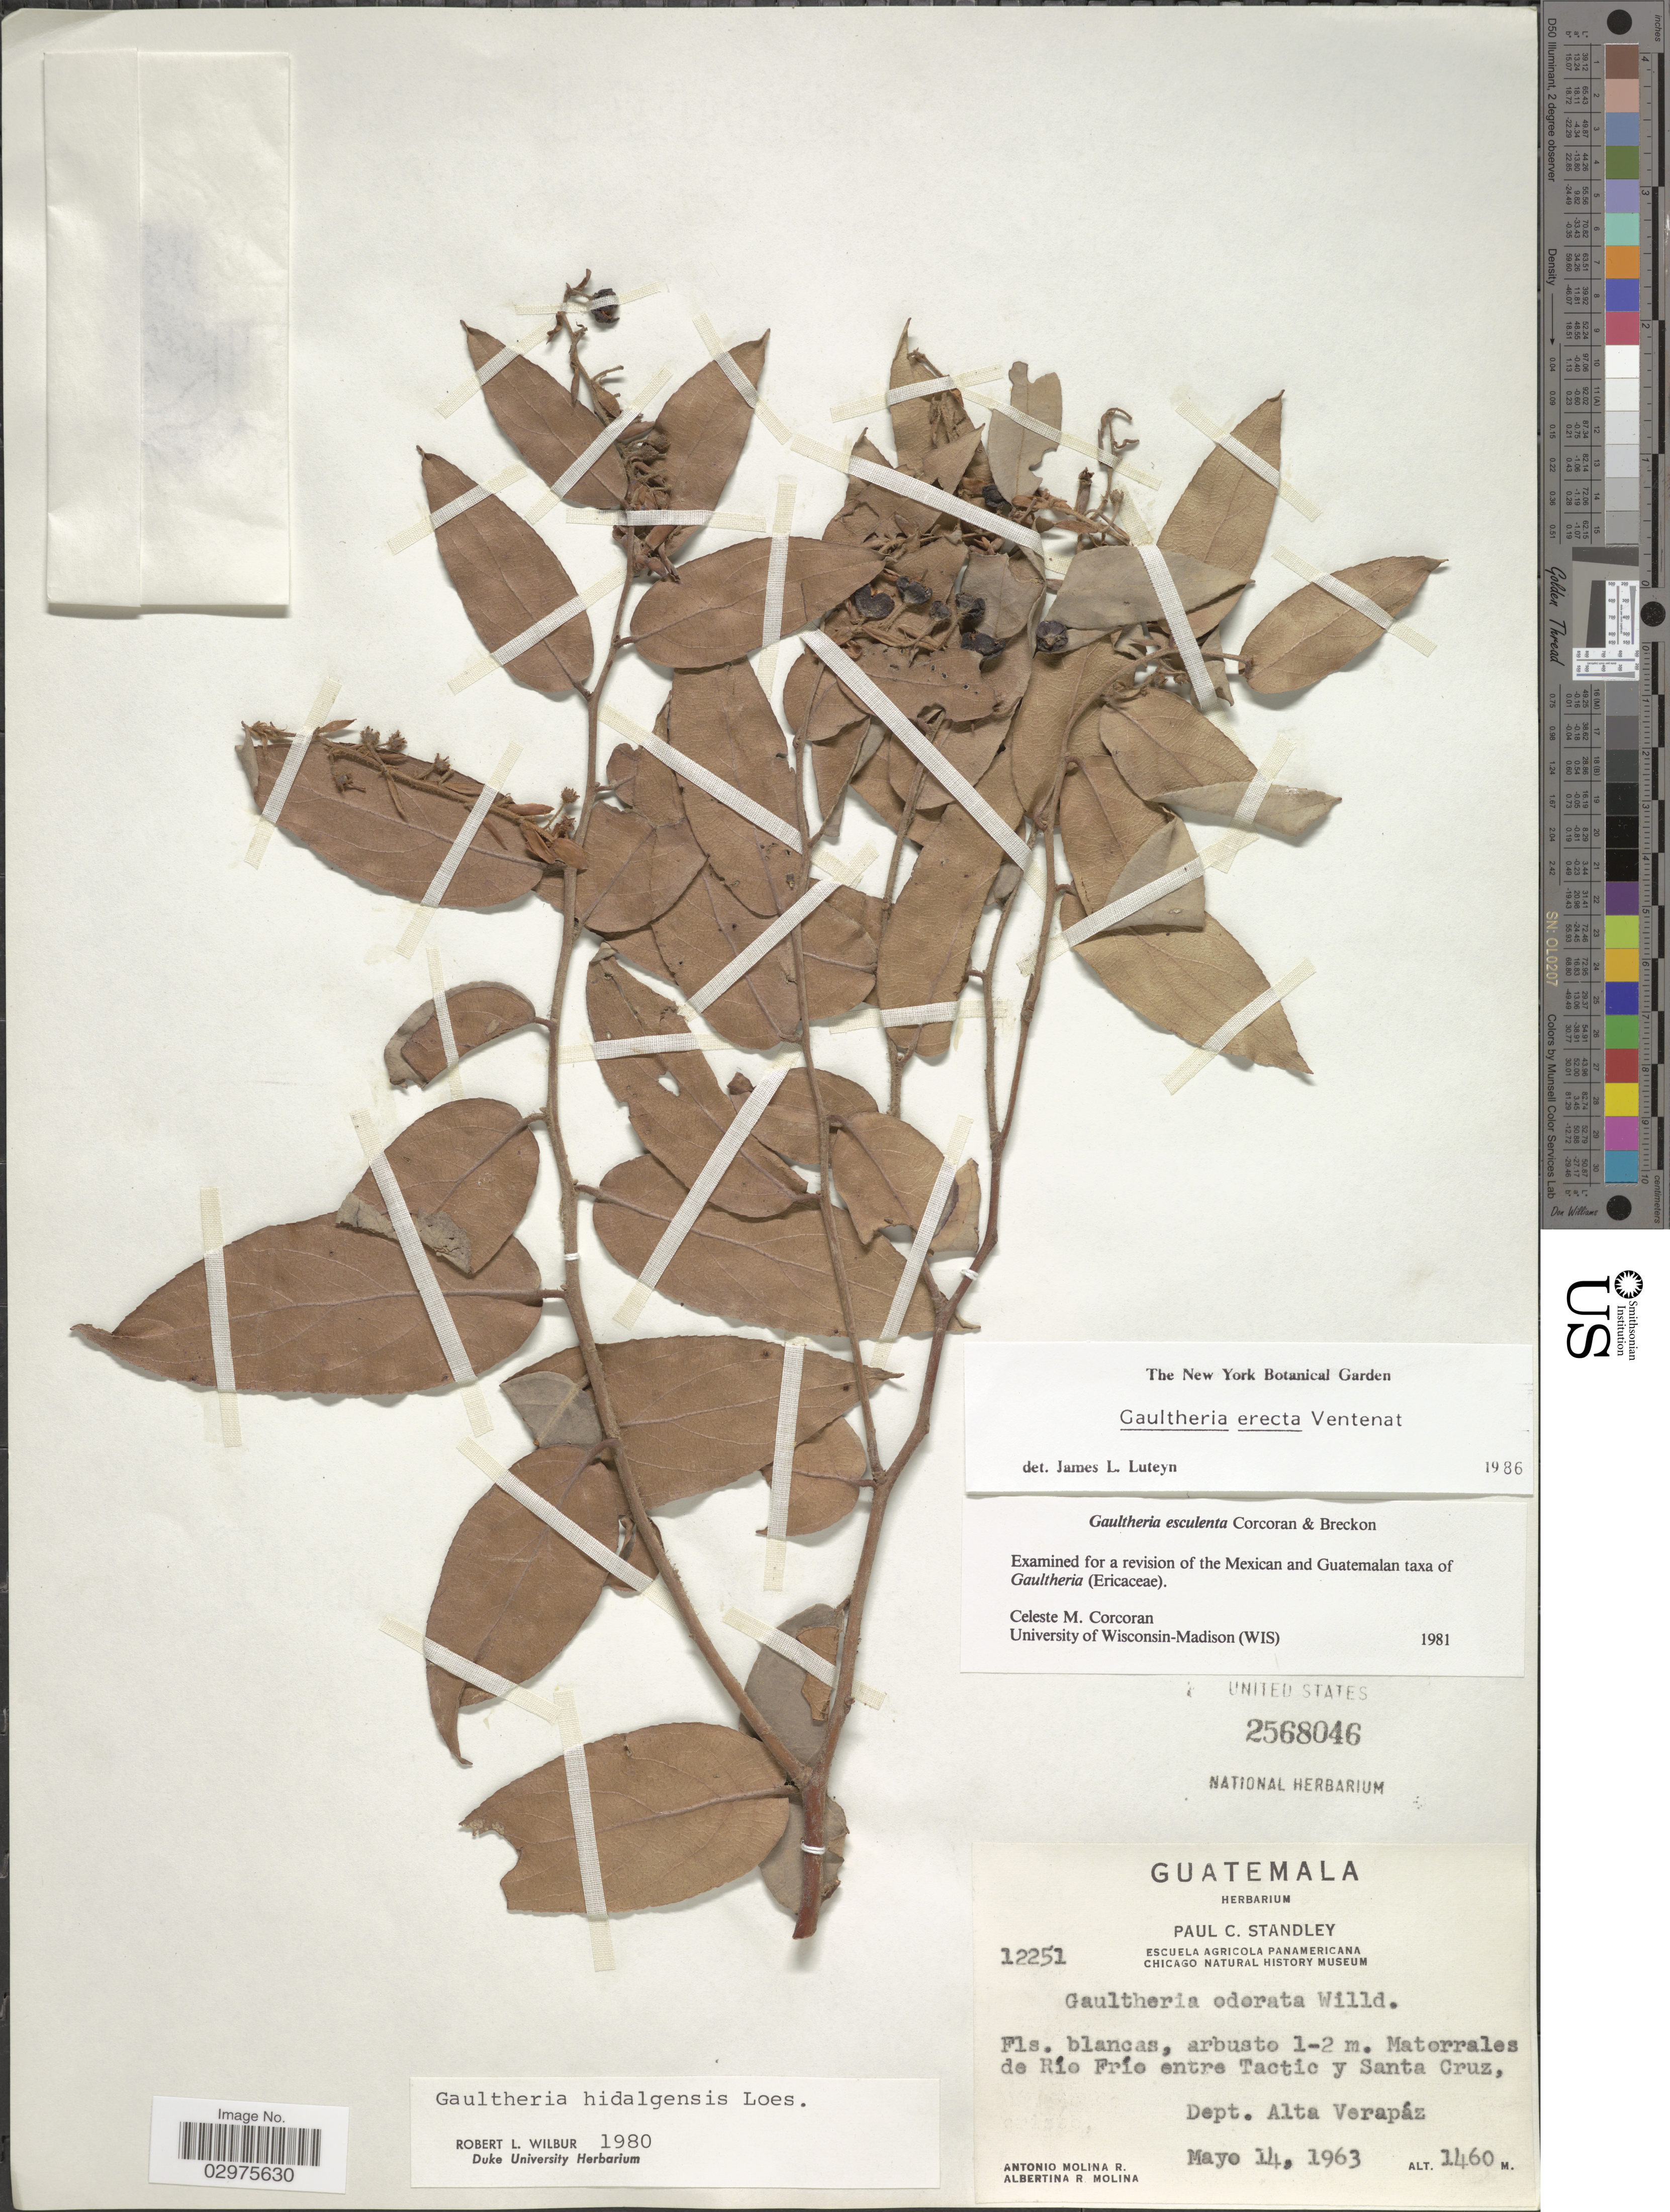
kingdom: Plantae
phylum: Tracheophyta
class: Magnoliopsida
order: Ericales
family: Ericaceae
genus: Gaultheria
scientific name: Gaultheria erecta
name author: Vent.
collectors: A. Molina R. & A. R. Molina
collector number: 12251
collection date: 1963-05-14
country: Guatemala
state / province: Alta Verapaz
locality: Matorrales de Río Frío entre Tactic y Santa Cruz, Dept. Alta Verapáz.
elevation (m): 1460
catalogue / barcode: US 2568046